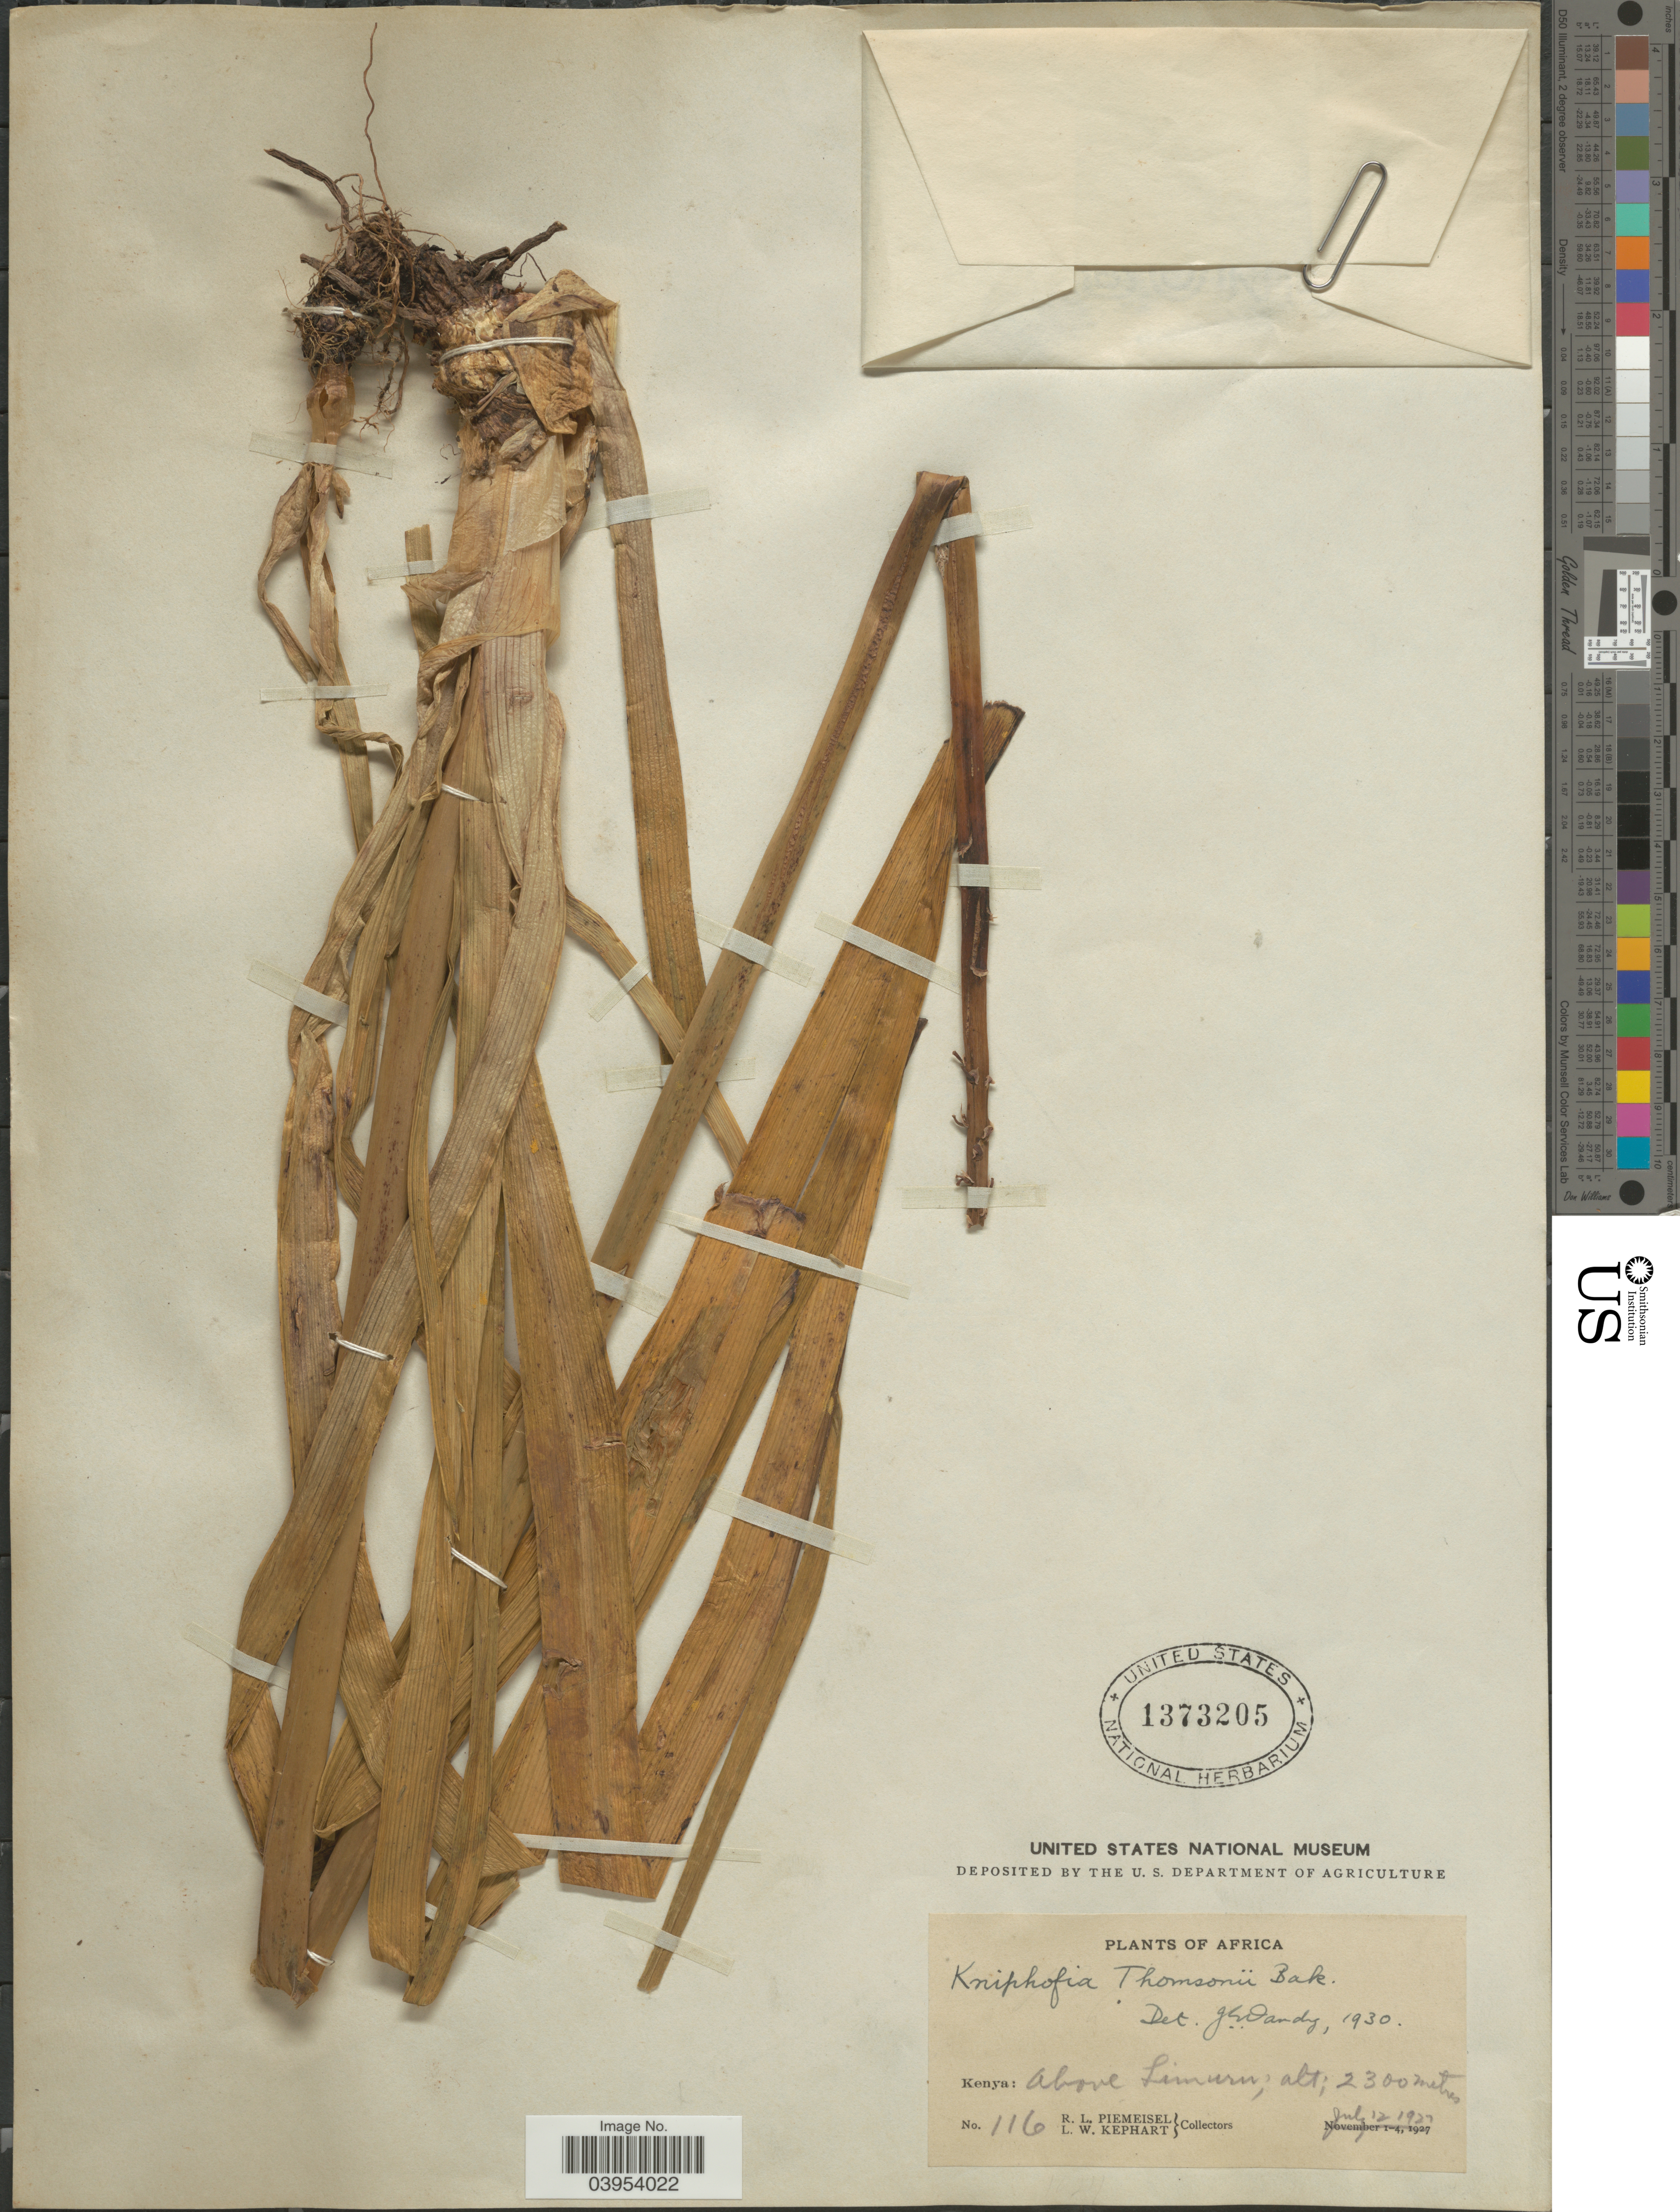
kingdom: Plantae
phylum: Tracheophyta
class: Liliopsida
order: Asparagales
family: Asphodelaceae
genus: Kniphofia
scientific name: Kniphofia thomsonii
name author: Baker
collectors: R. L. Piemeisel & L. W. Kephart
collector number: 116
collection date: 1927-07-12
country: Kenya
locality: Above Limuru.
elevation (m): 2300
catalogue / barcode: US 1373205